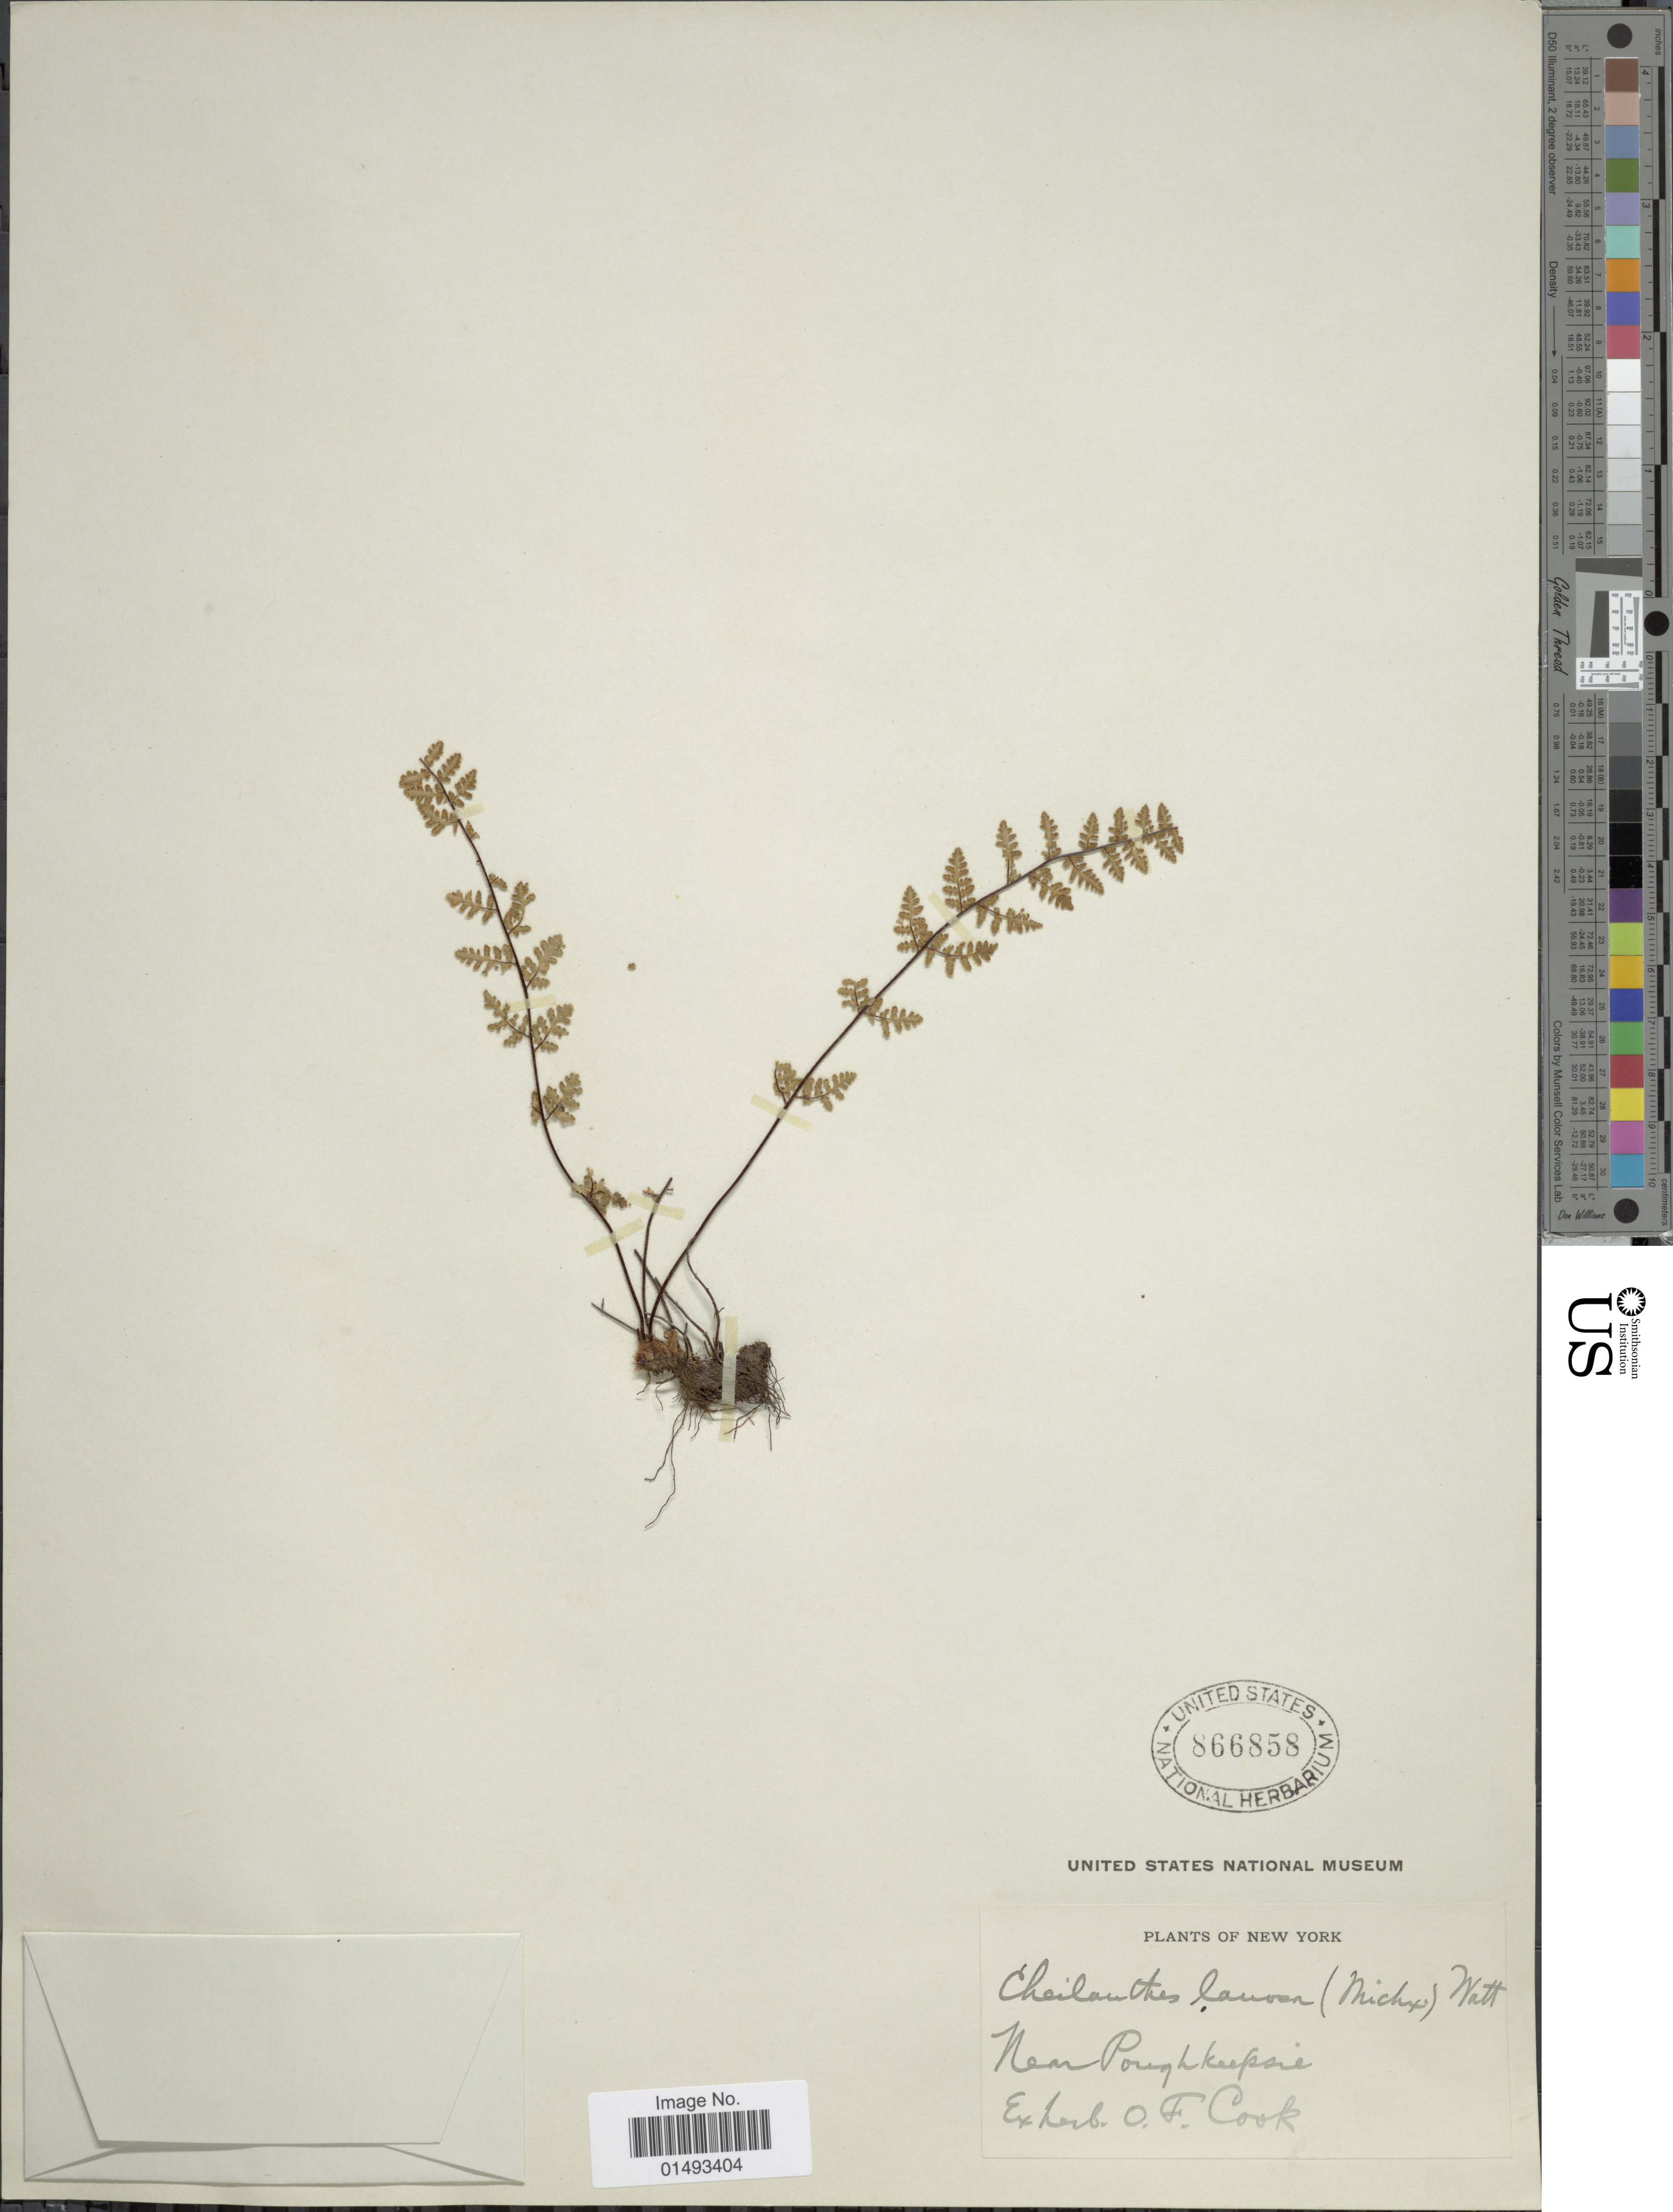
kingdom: Plantae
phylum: Tracheophyta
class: Polypodiopsida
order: Polypodiales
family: Pteridaceae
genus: Myriopteris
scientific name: Myriopteris lanosa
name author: (Michx.) Grusz & Windham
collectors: ex herb. O. F. Cook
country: United States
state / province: New York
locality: New Poughkeepsie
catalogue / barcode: US 866858